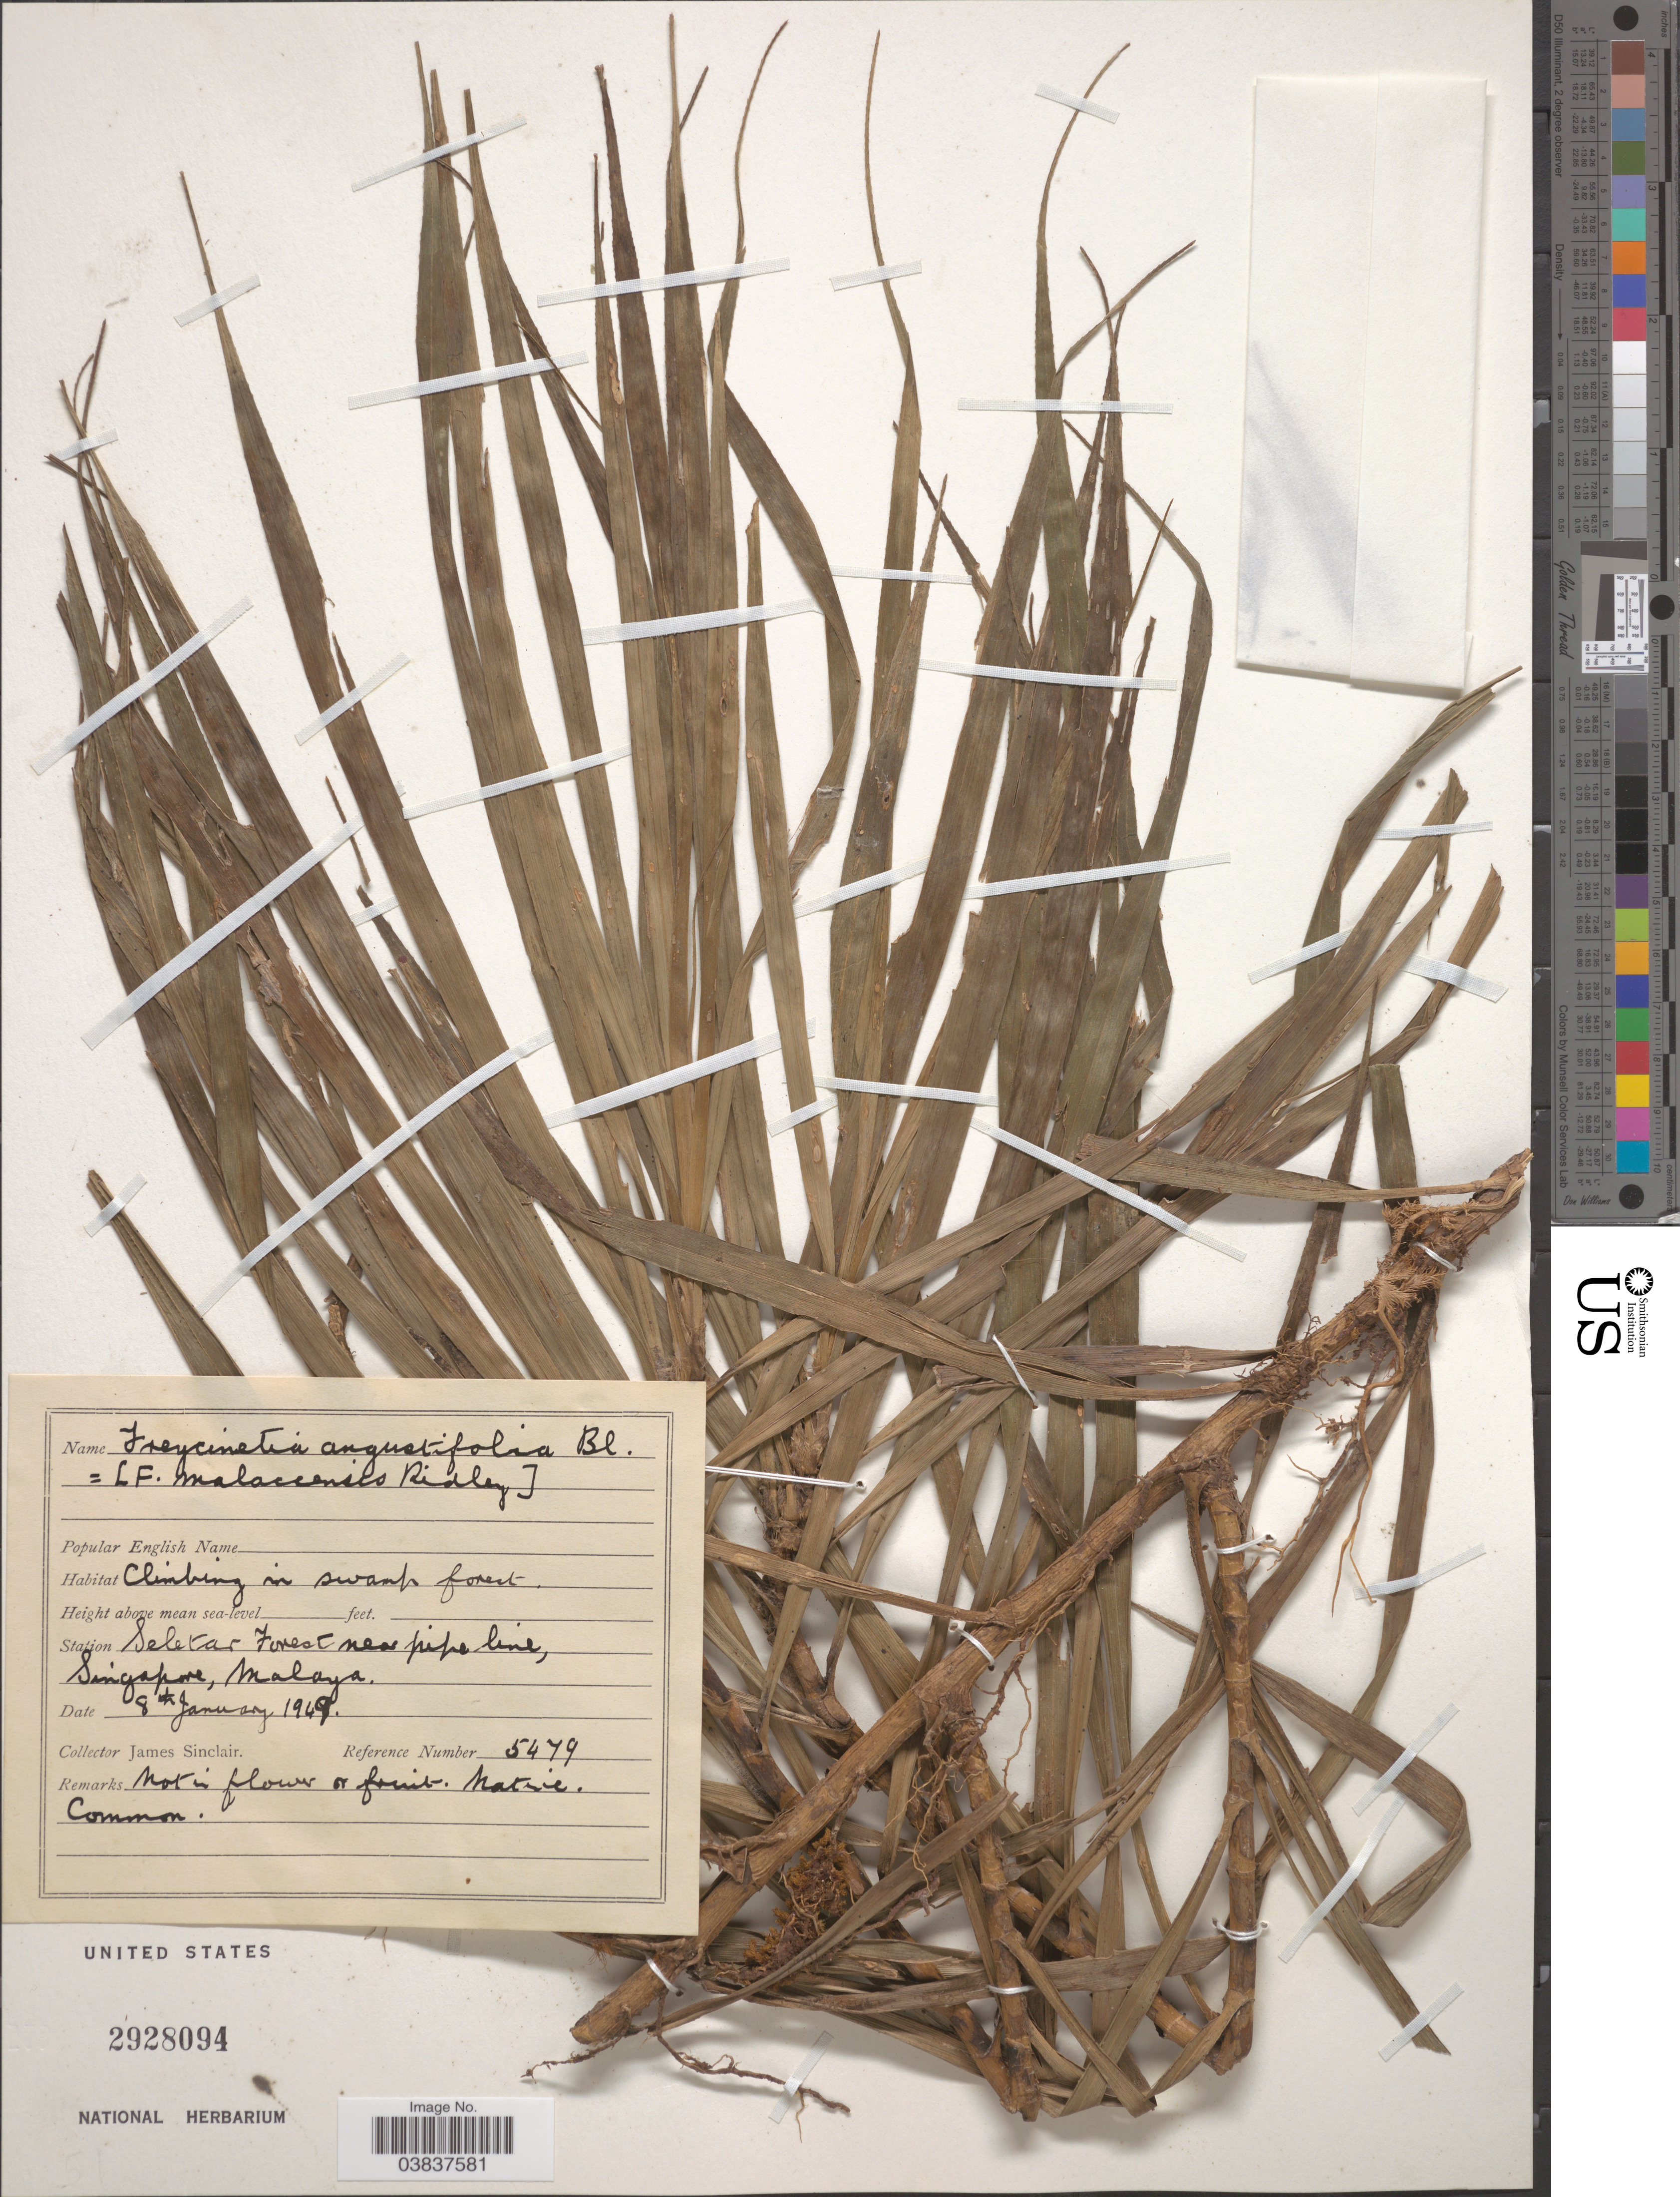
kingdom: Plantae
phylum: Tracheophyta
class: Liliopsida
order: Pandanales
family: Pandanaceae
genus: Freycinetia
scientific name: Freycinetia malaccensis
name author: Ridl.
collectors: J. Sinclair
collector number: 5479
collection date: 1949-01-08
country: Singapore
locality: Station Seletar Forest near pipeline, Malaya.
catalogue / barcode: US 2928094